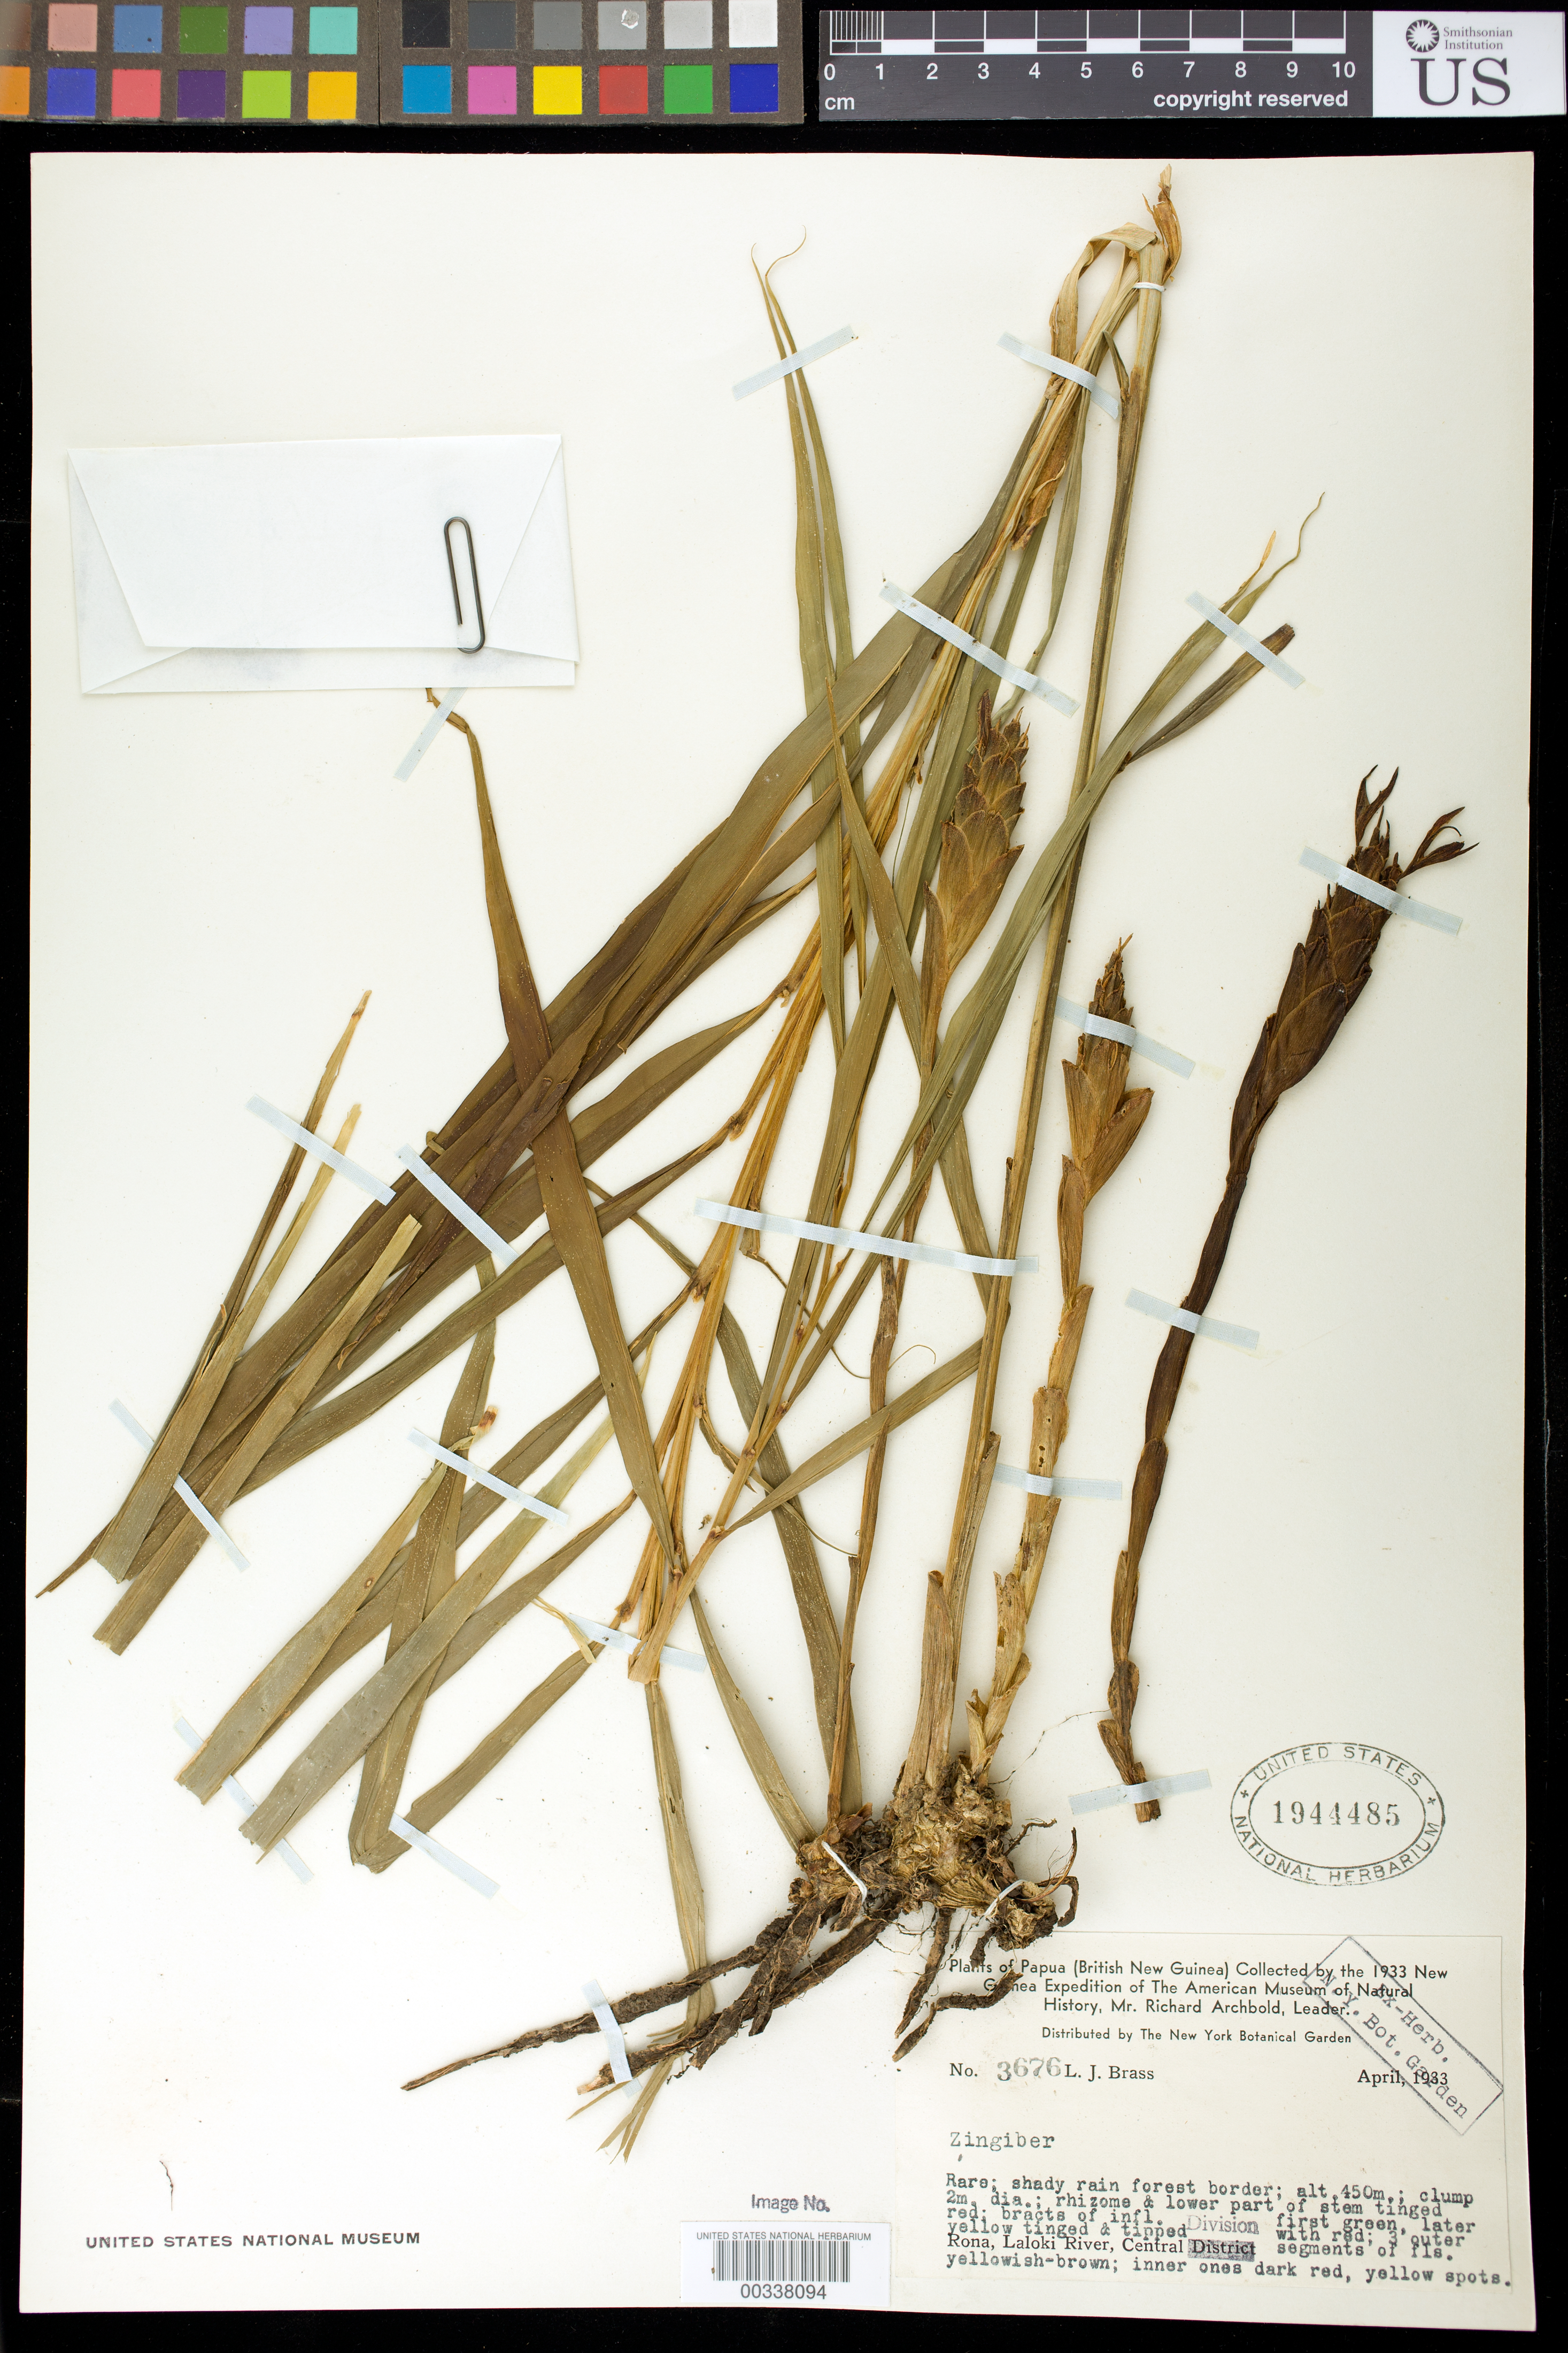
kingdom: Plantae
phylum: Tracheophyta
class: Liliopsida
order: Zingiberales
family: Zingiberaceae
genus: Zingiber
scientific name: Zingiber sp.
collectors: L. J. Brass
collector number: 3676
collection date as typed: Apr 1933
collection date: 1933-04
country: Papua New Guinea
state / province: Central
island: New Guinea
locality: Rona, laloki river, central division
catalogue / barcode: US 1944485